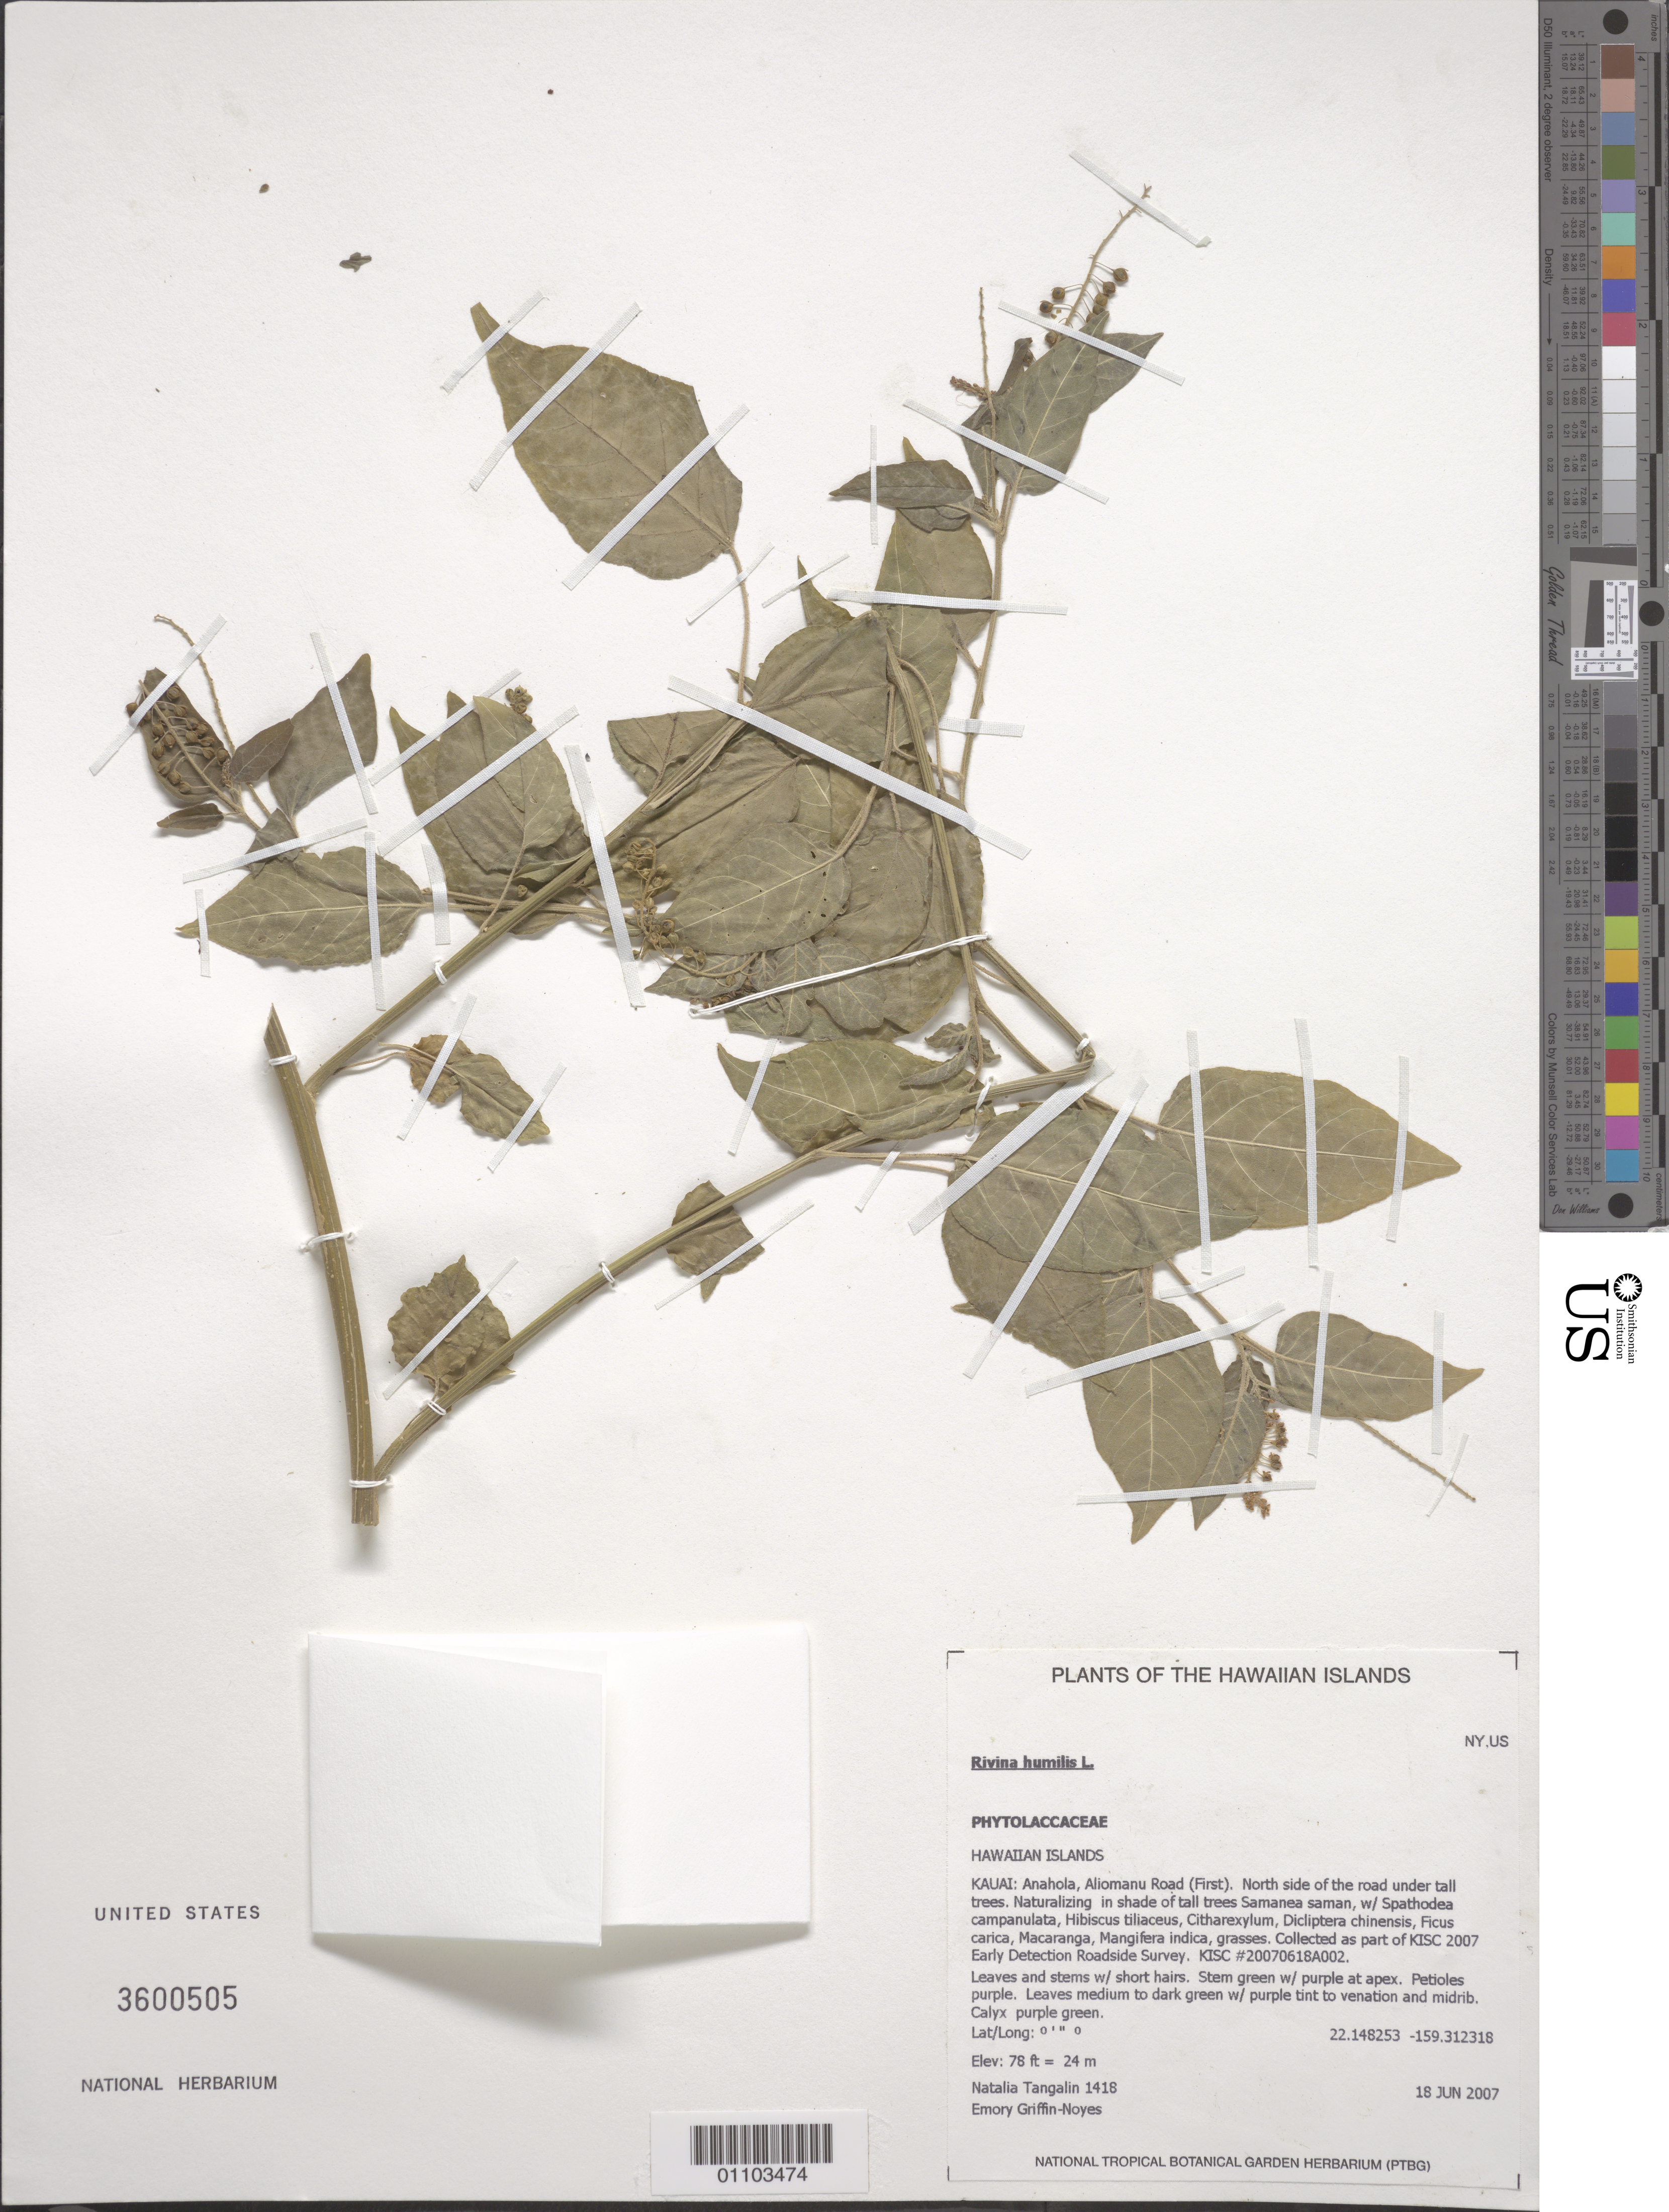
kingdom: Plantae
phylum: Tracheophyta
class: Magnoliopsida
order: Caryophyllales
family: Phytolaccaceae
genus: Rivina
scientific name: Rivina humilis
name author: L.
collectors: N. Tangalin & E. Griffin-Noyes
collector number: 1418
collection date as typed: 18 Jun 2007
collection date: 2007-06-18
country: United States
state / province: Hawaii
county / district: Kauai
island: Kaua'i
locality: Anahola, Alimanu Road (First). North side of road.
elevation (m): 24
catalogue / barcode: US 3600505